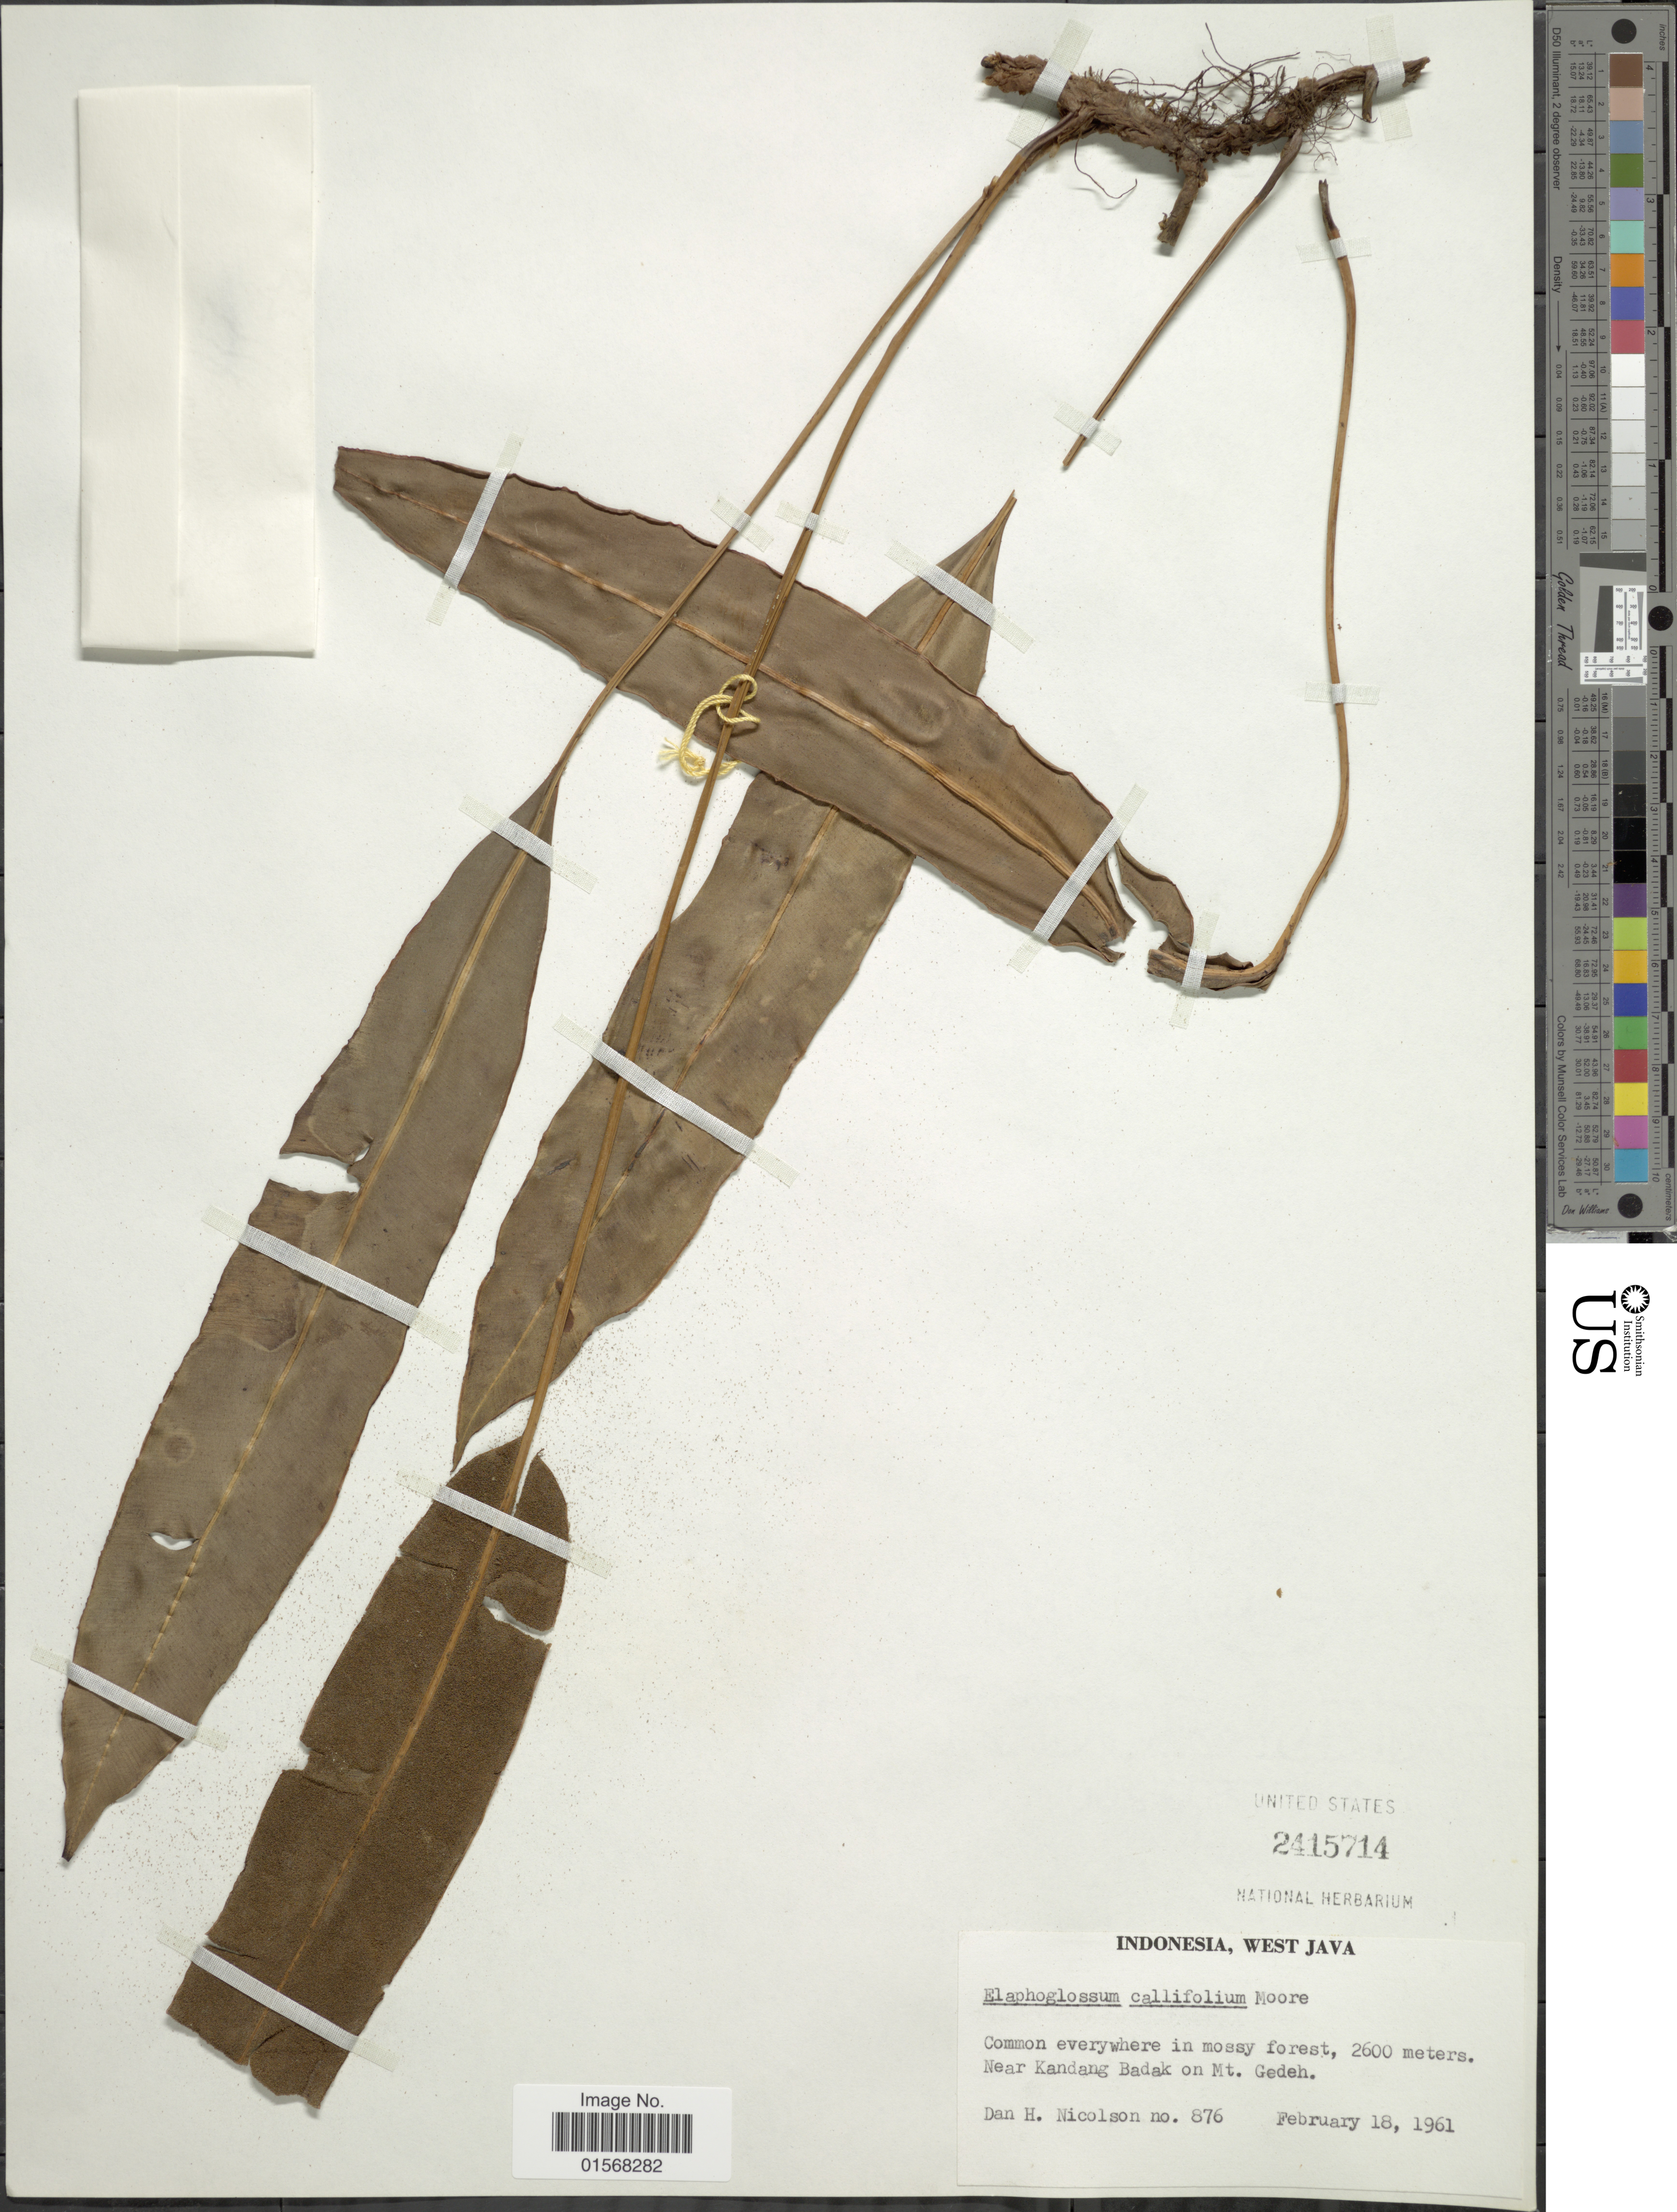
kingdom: Plantae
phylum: Tracheophyta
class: Polypodiopsida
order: Polypodiales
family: Dryopteridaceae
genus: Elaphoglossum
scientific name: Elaphoglossum callifolium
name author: (Blume) T. Moore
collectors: D. H. Nicolson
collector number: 876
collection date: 1961-02-18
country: Indonesia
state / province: Java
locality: West Java, common everywhere in mossy forest, near Kandang Badak on Mt. Gedeh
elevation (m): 2600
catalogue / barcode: US 2415714